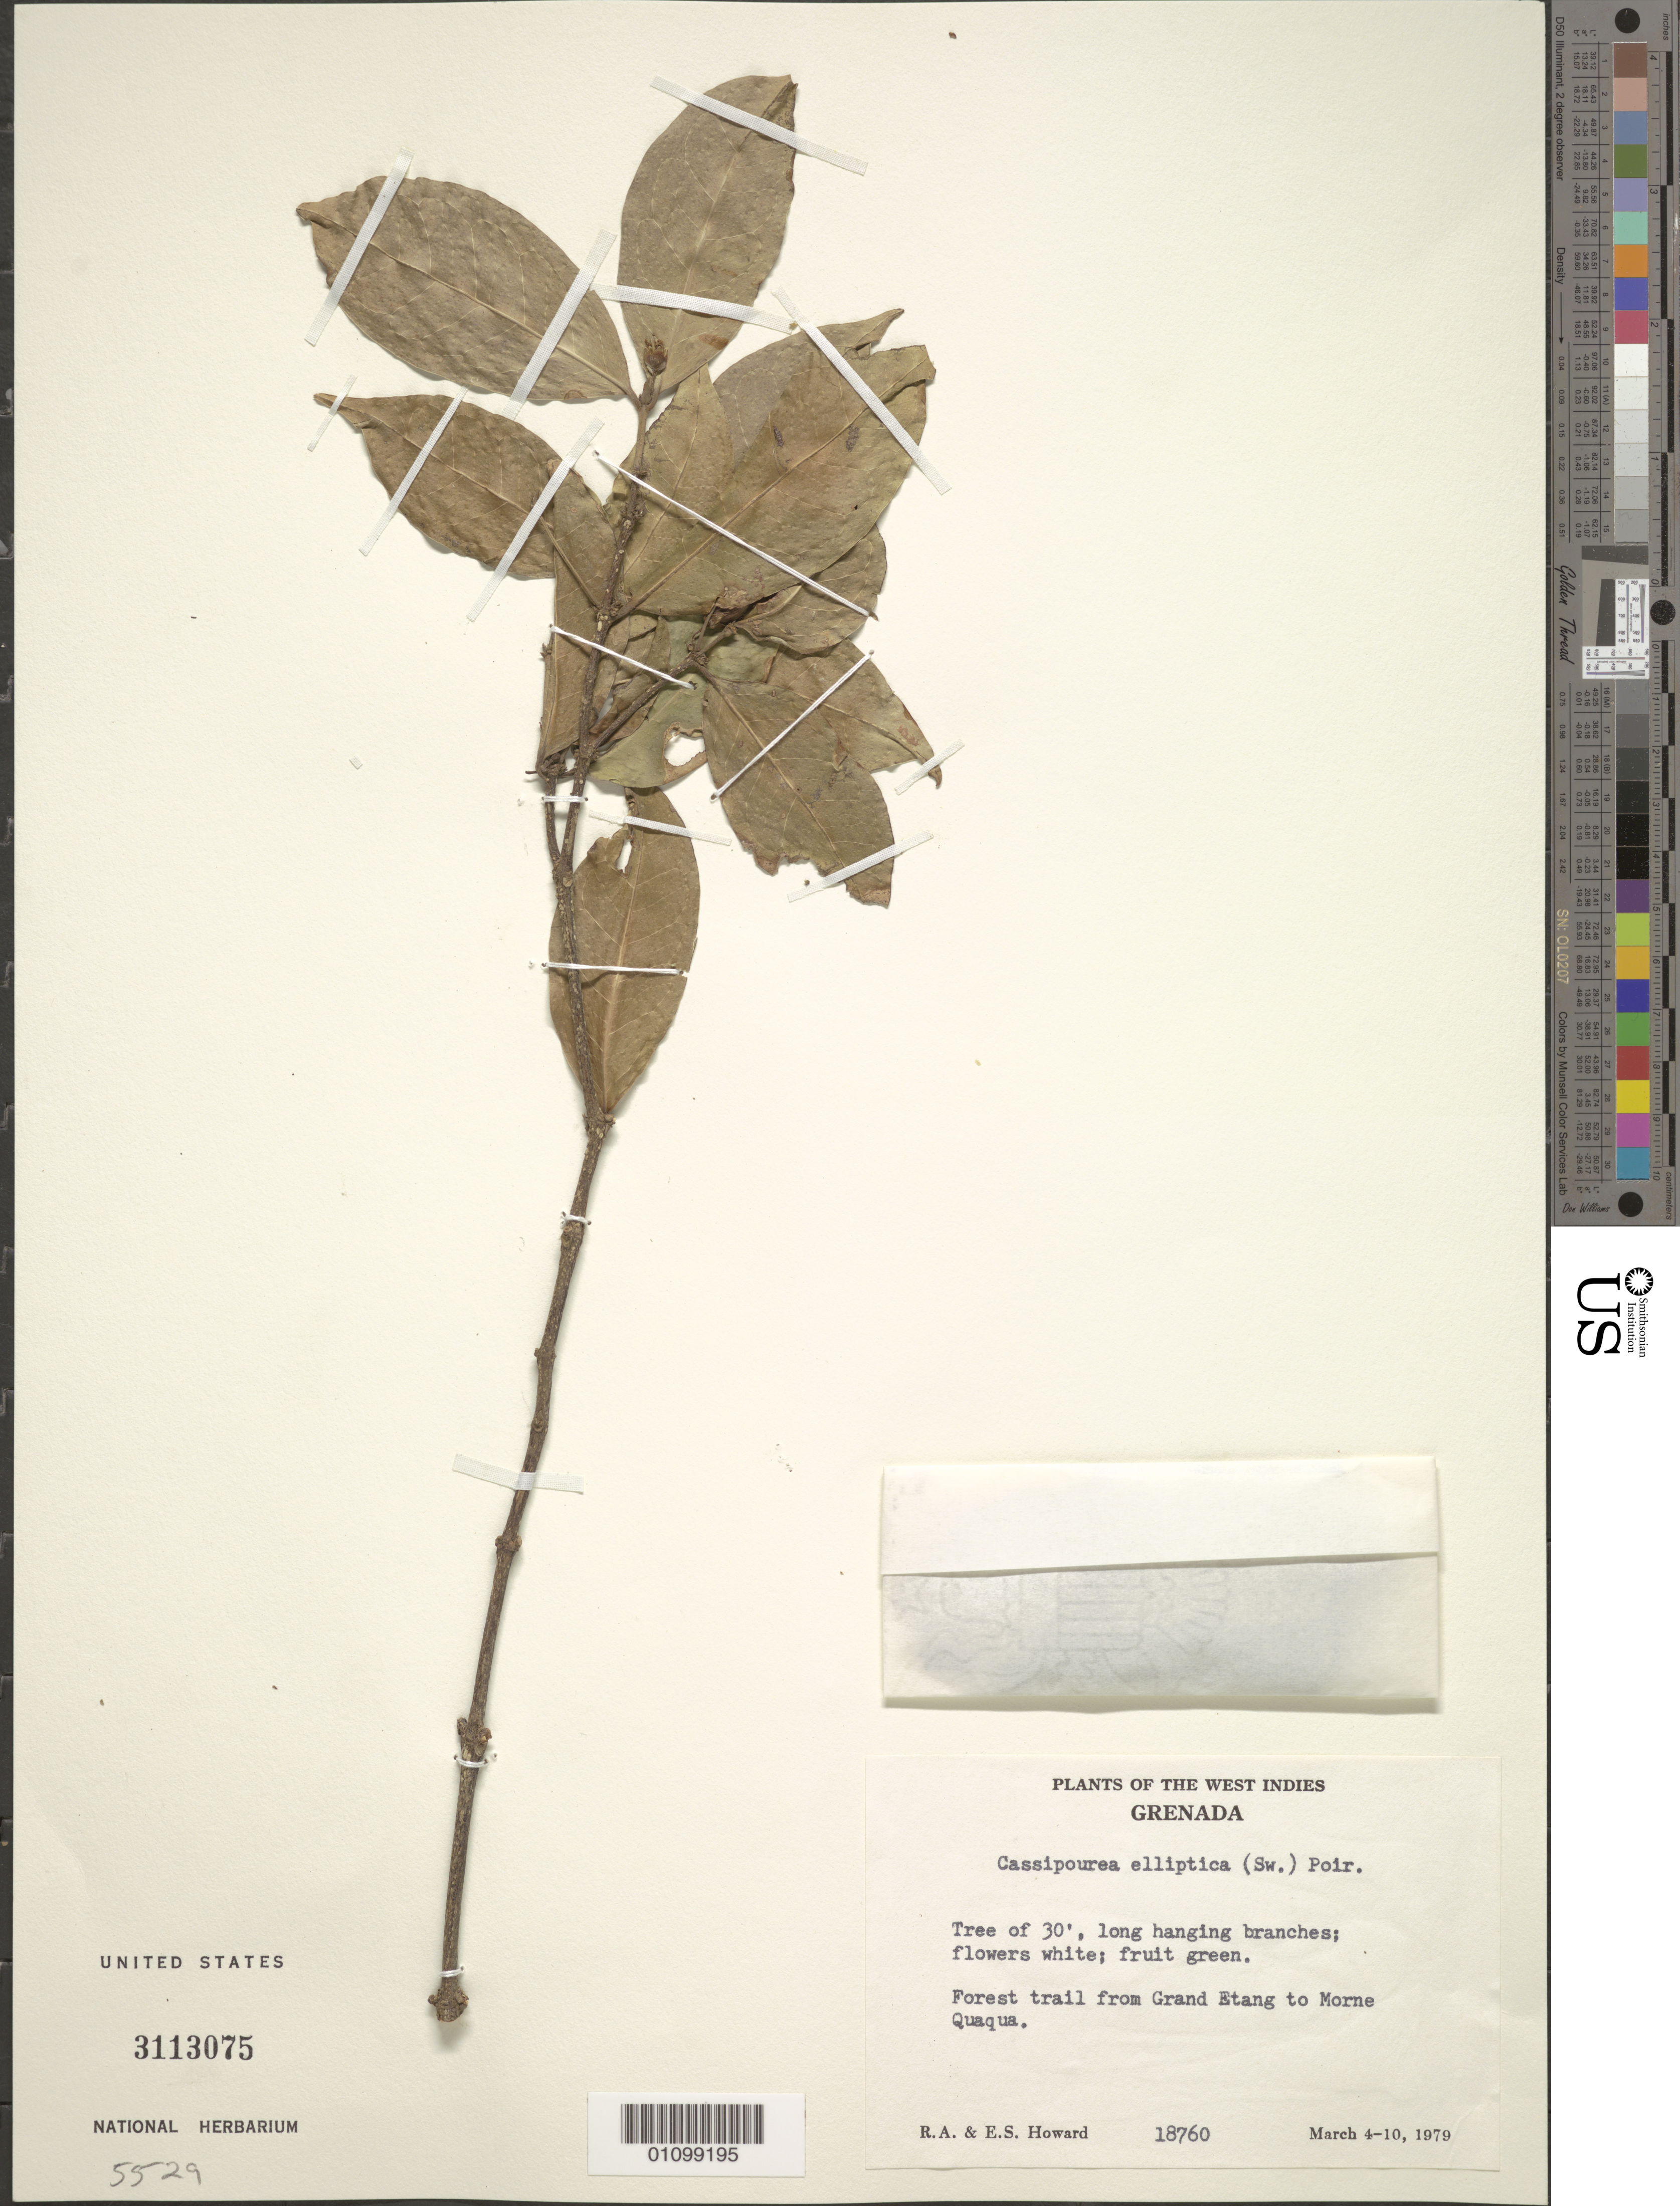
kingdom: Plantae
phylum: Tracheophyta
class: Magnoliopsida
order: Malpighiales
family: Rhizophoraceae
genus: Cassipourea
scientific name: Cassipourea guianensis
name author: Aubl.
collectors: R. A. Howard & E. S. Howard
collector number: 18760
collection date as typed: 04 Mar 1979 to 10 Mar 1979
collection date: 1979-03-04/1979-03-10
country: Grenada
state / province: Saint Andrew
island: Grenada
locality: Forest trail from Grand Etang to Morne Quaqua.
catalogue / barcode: US 3113075